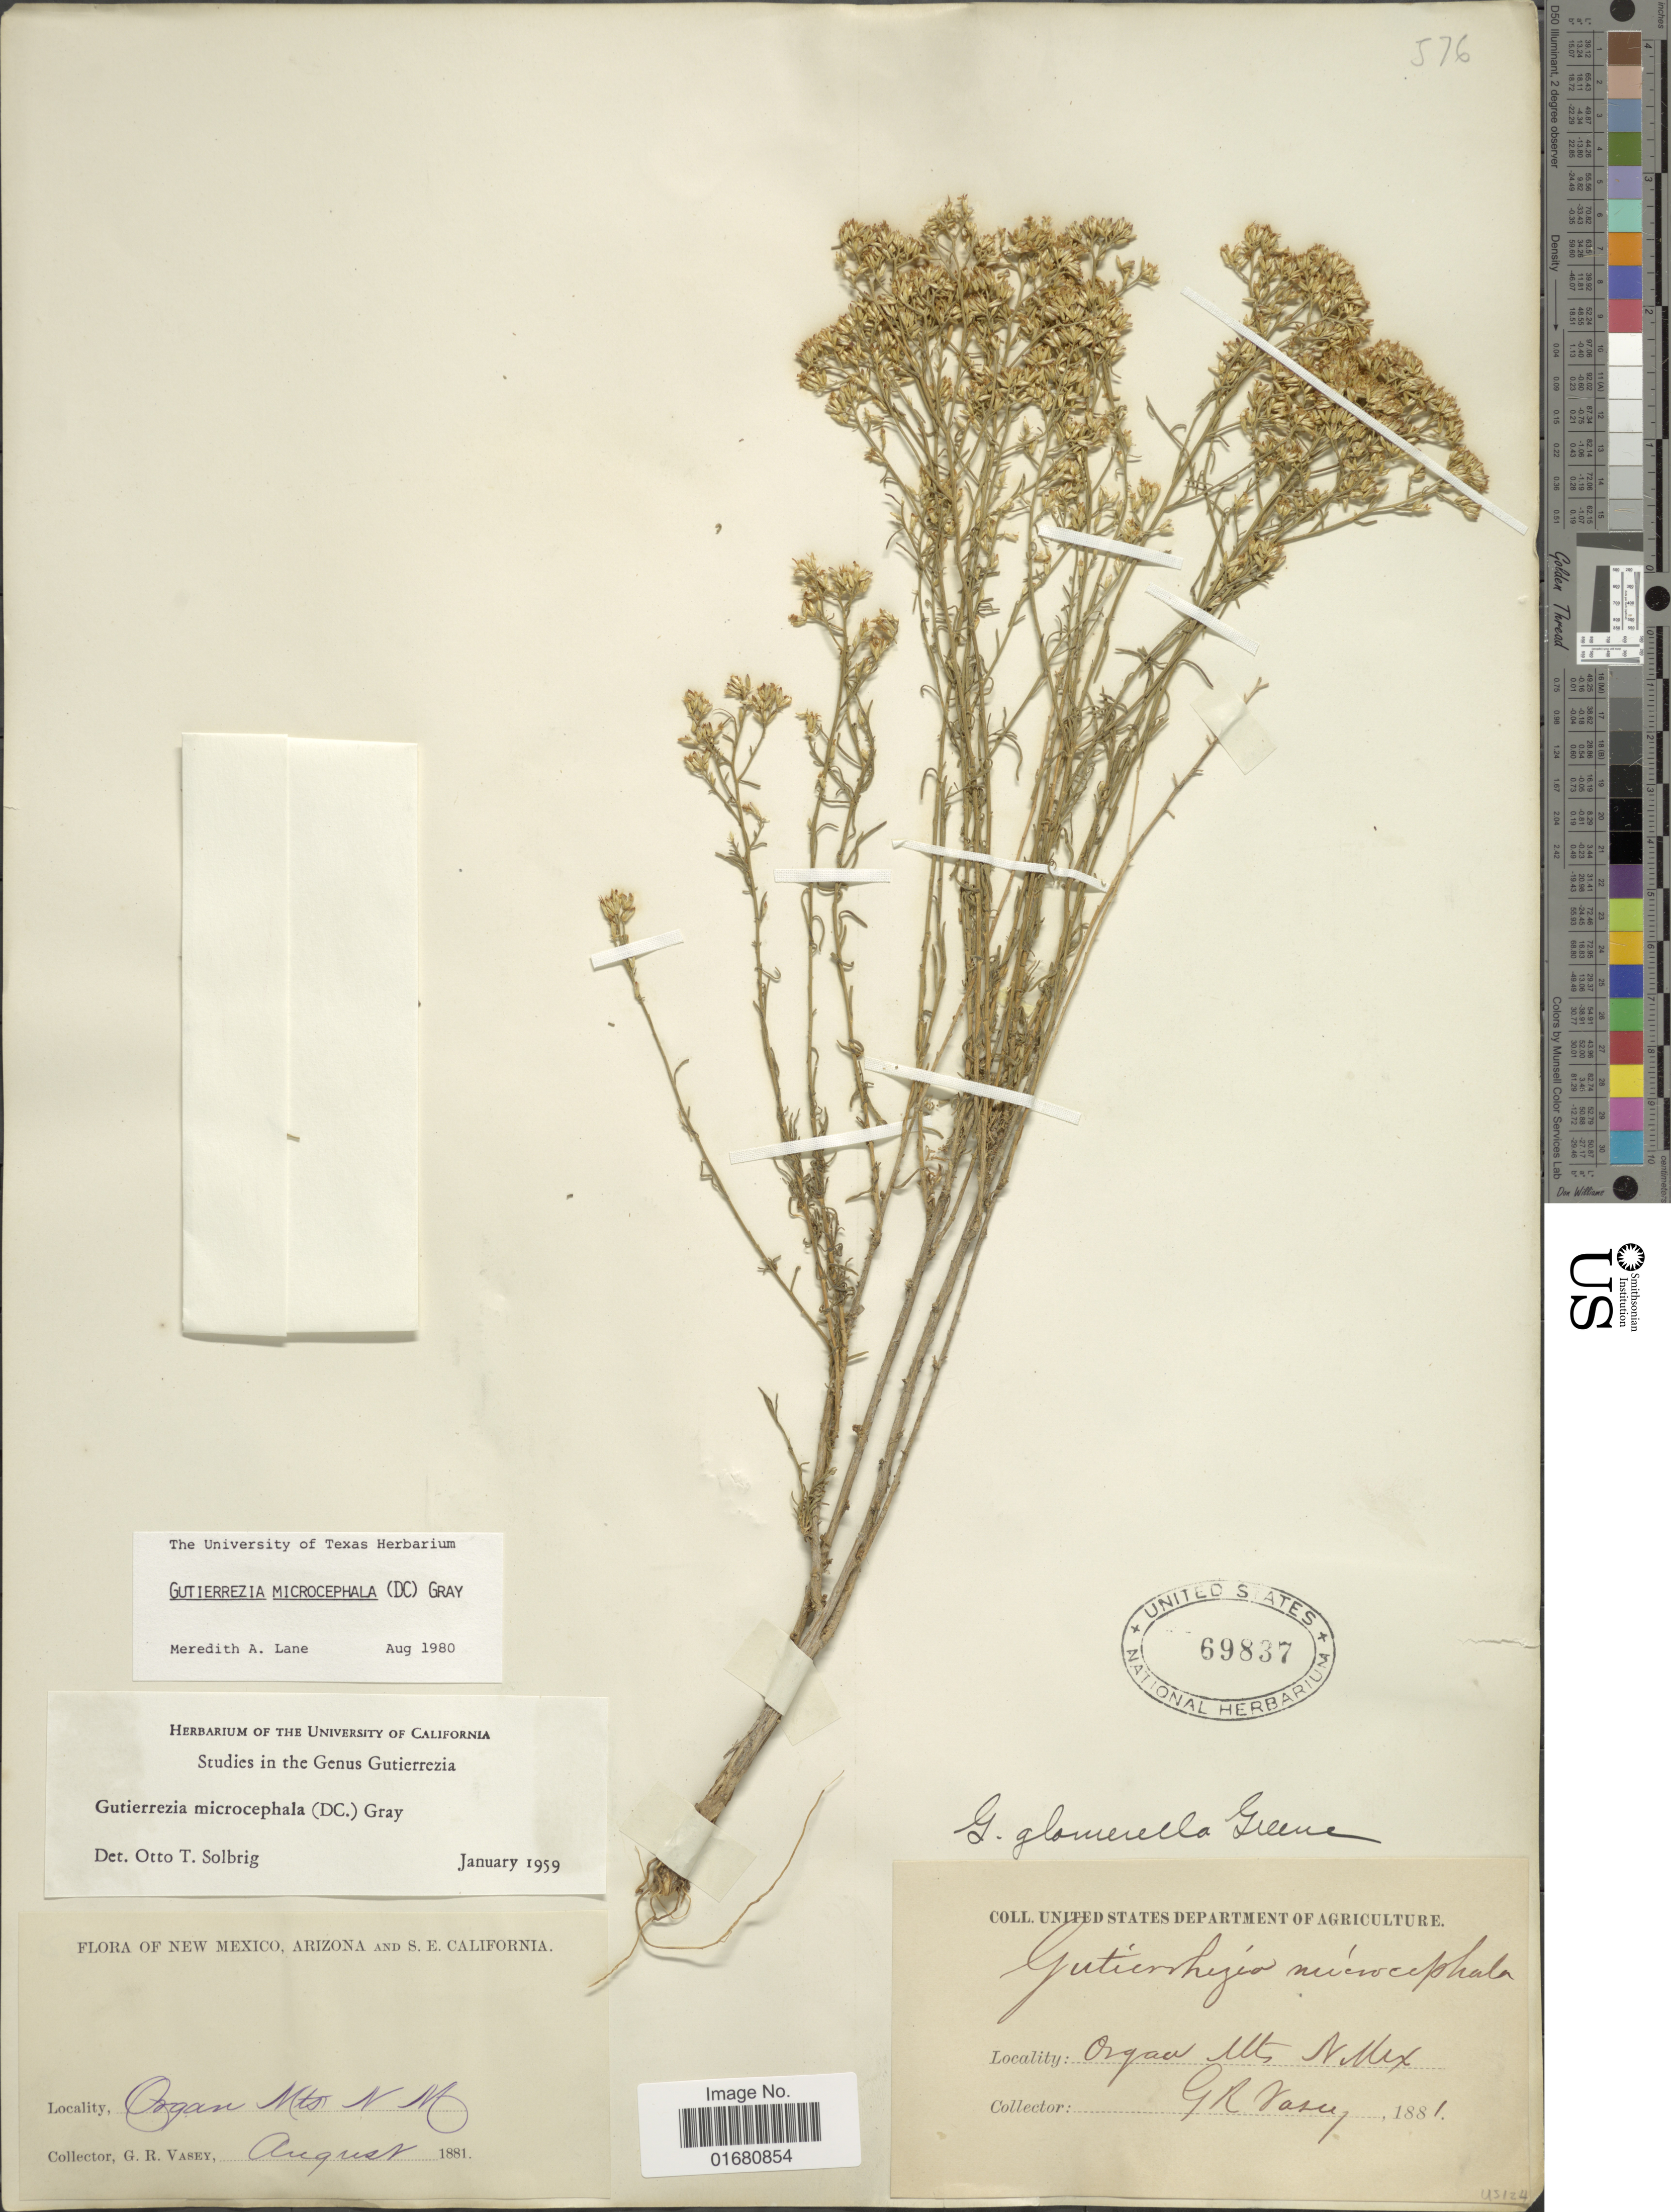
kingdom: Plantae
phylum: Tracheophyta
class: Magnoliopsida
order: Asterales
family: Asteraceae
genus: Gutierrezia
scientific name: Gutierrezia microcephala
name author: (DC.) A. Gray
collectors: G. R. Vasey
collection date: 1881-08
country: United States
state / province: New Mexico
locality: Organ Mts., New Mex.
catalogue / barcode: US 69837